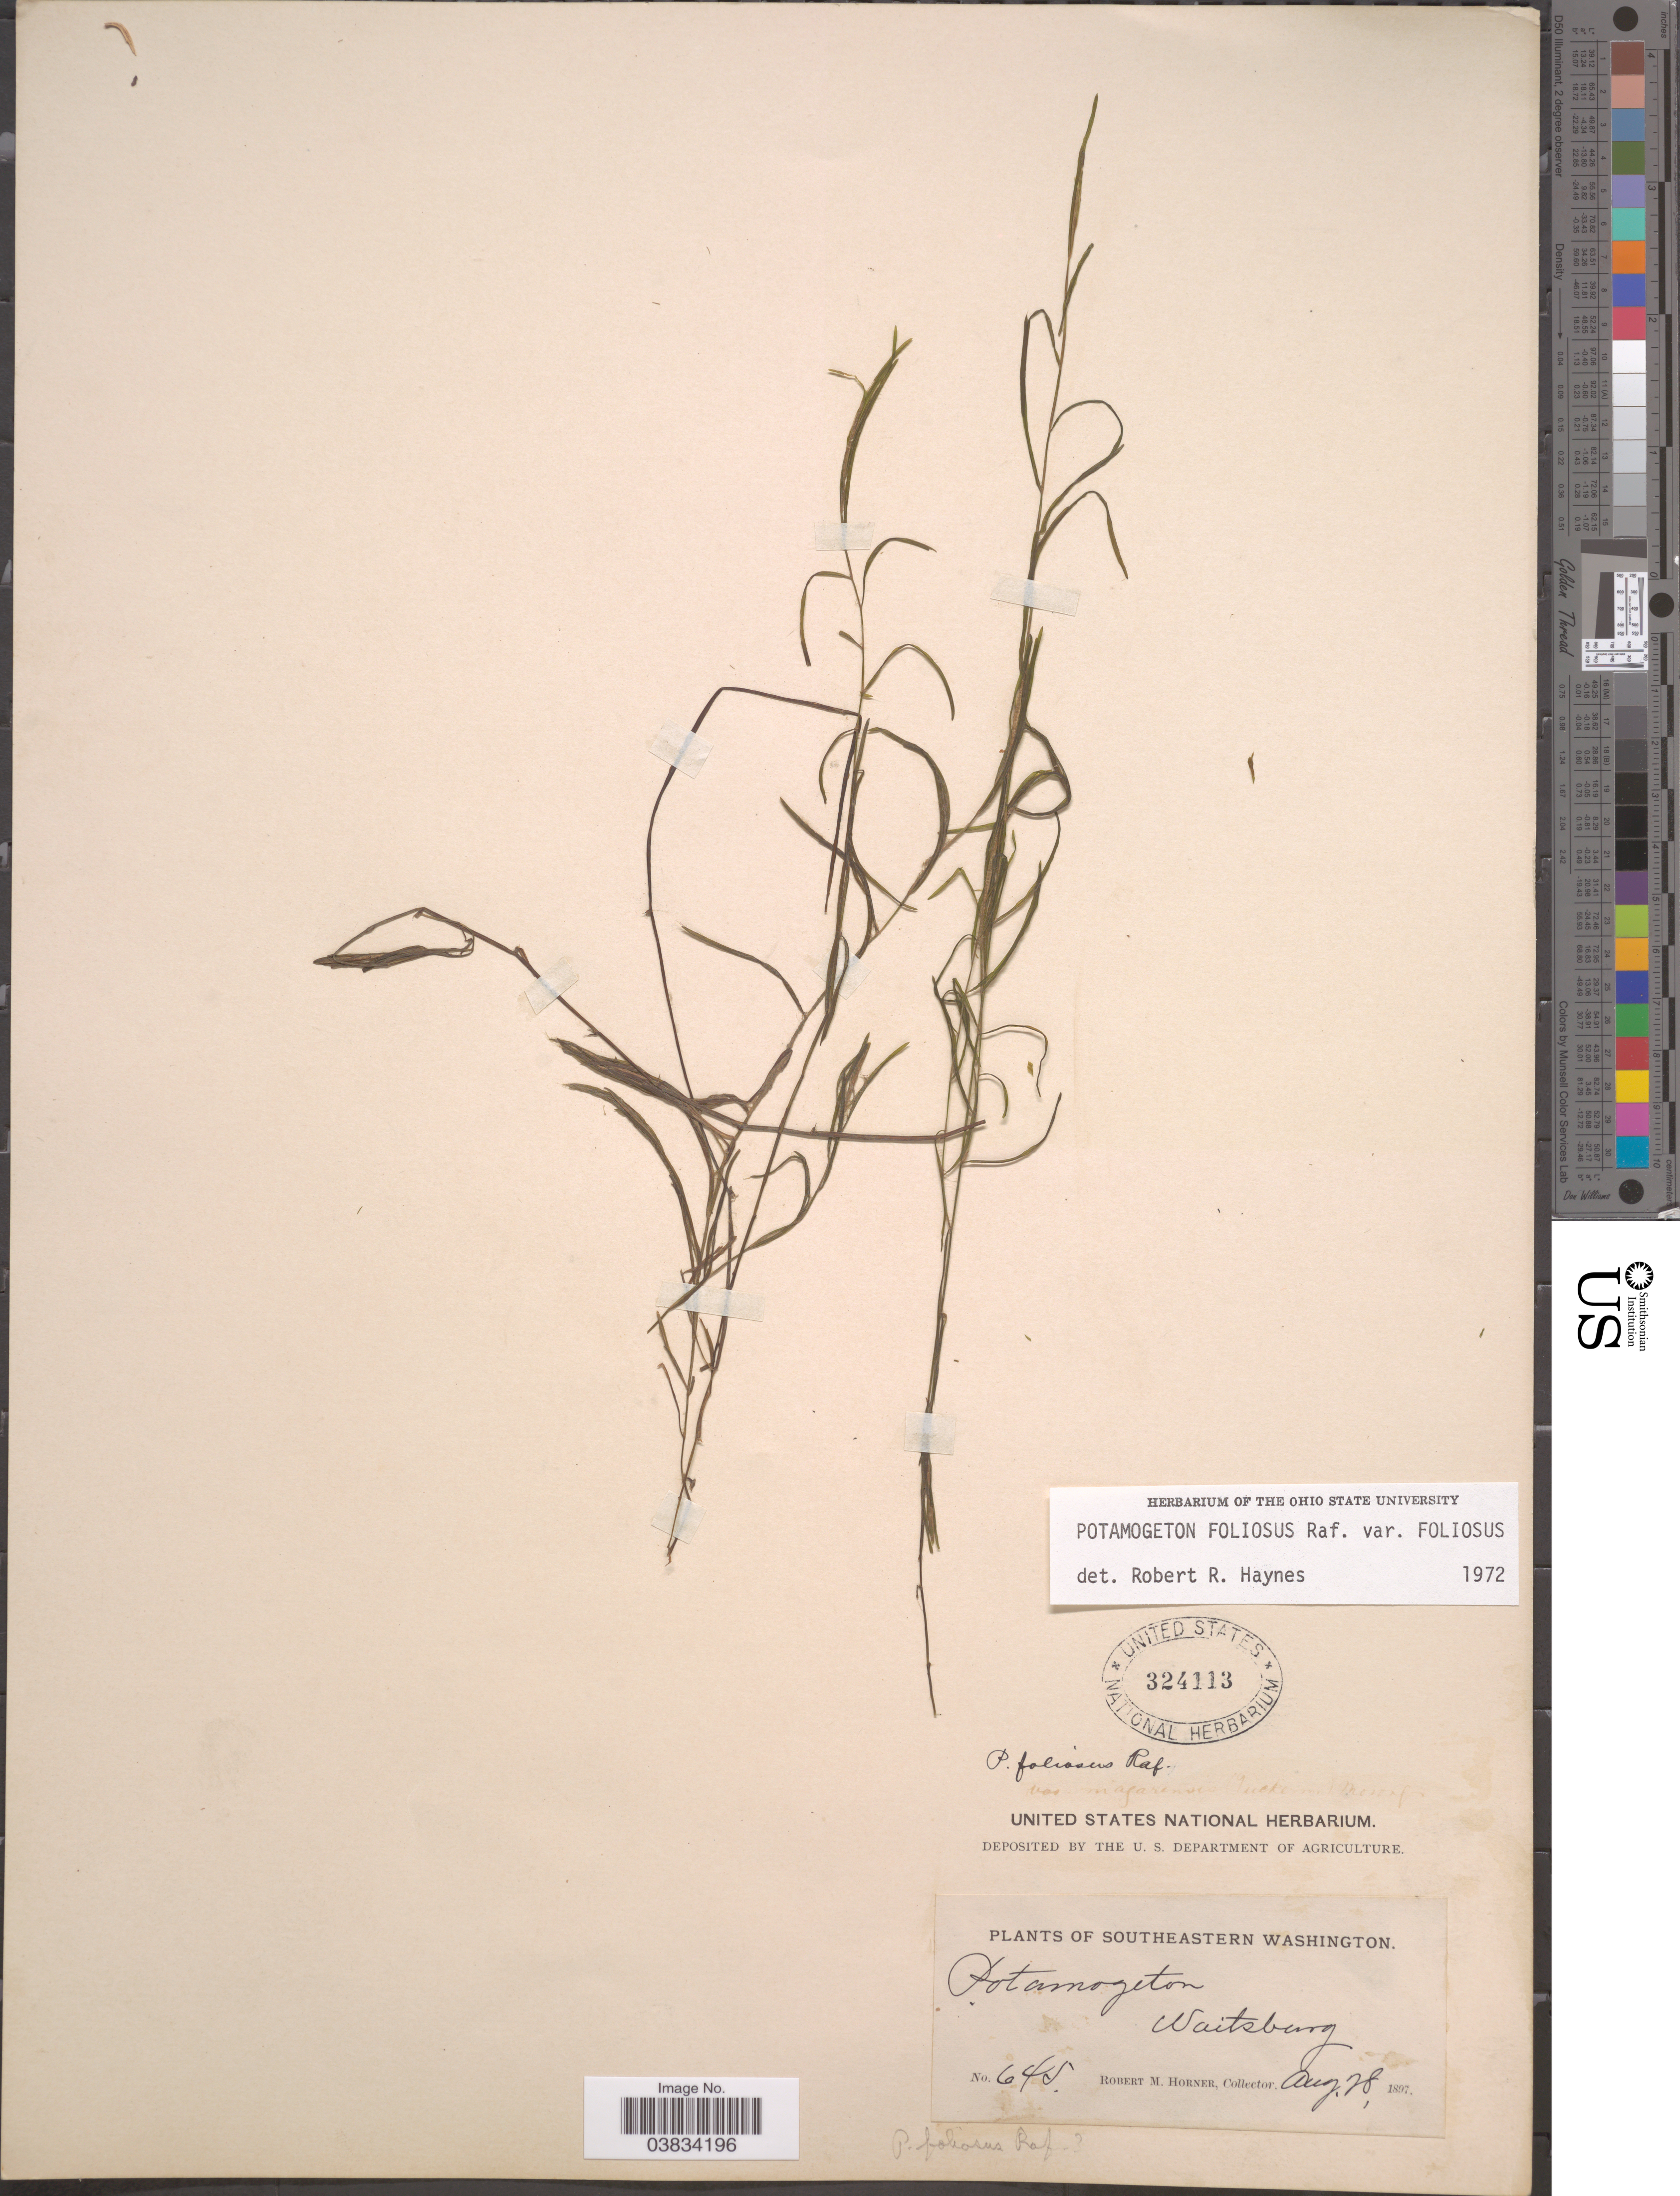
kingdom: Plantae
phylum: Tracheophyta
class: Liliopsida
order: Alismatales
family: Potamogetonaceae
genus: Potamogeton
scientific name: Potamogeton foliosus var. foliosus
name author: Raf.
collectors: R. Horner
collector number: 645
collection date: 1897-08-28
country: United States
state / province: Washington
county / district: Walla Walla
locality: Southeastern Washington. Waitsburg.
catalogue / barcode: US 324113